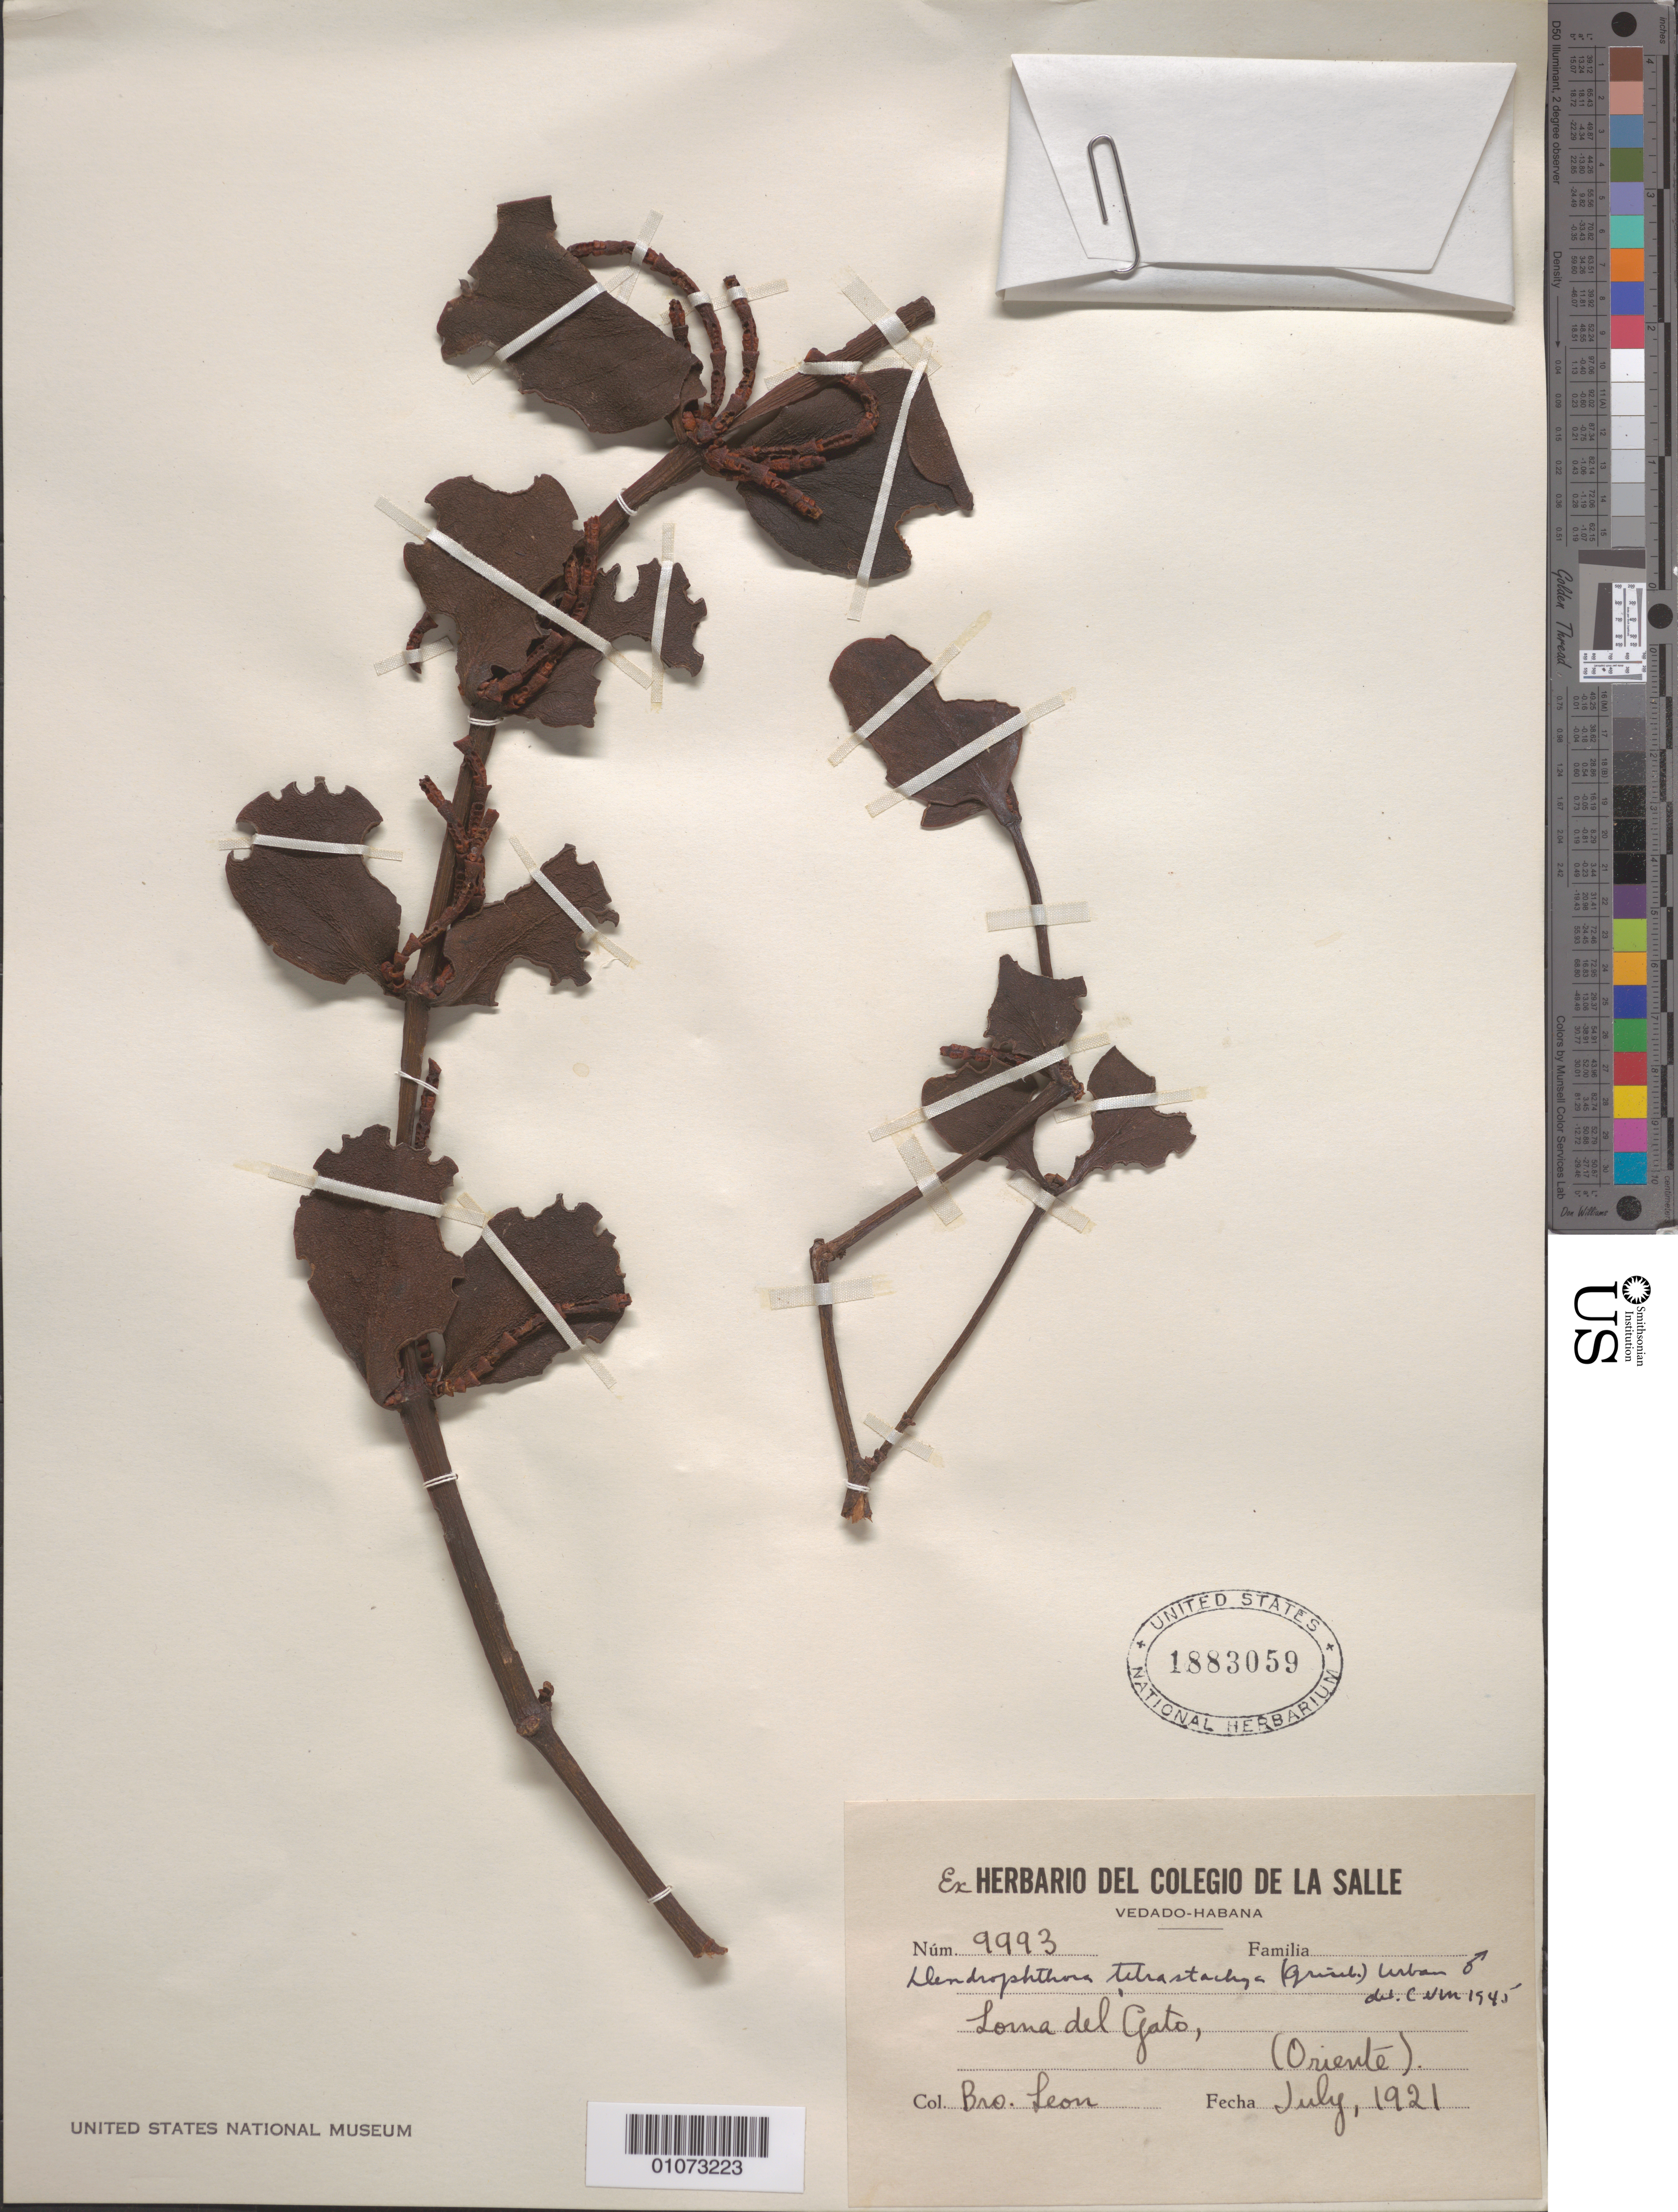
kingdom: Plantae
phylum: Tracheophyta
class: Magnoliopsida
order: Santalales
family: Viscaceae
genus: Dendrophthora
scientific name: Dendrophthora tetrastachya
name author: (C. Wright ex Griseb.) Urb.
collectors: Bro. León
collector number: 9993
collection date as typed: Jul 1921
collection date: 1921-07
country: Cuba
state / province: Oriente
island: Cuba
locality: Loma del Gato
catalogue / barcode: US 1883059